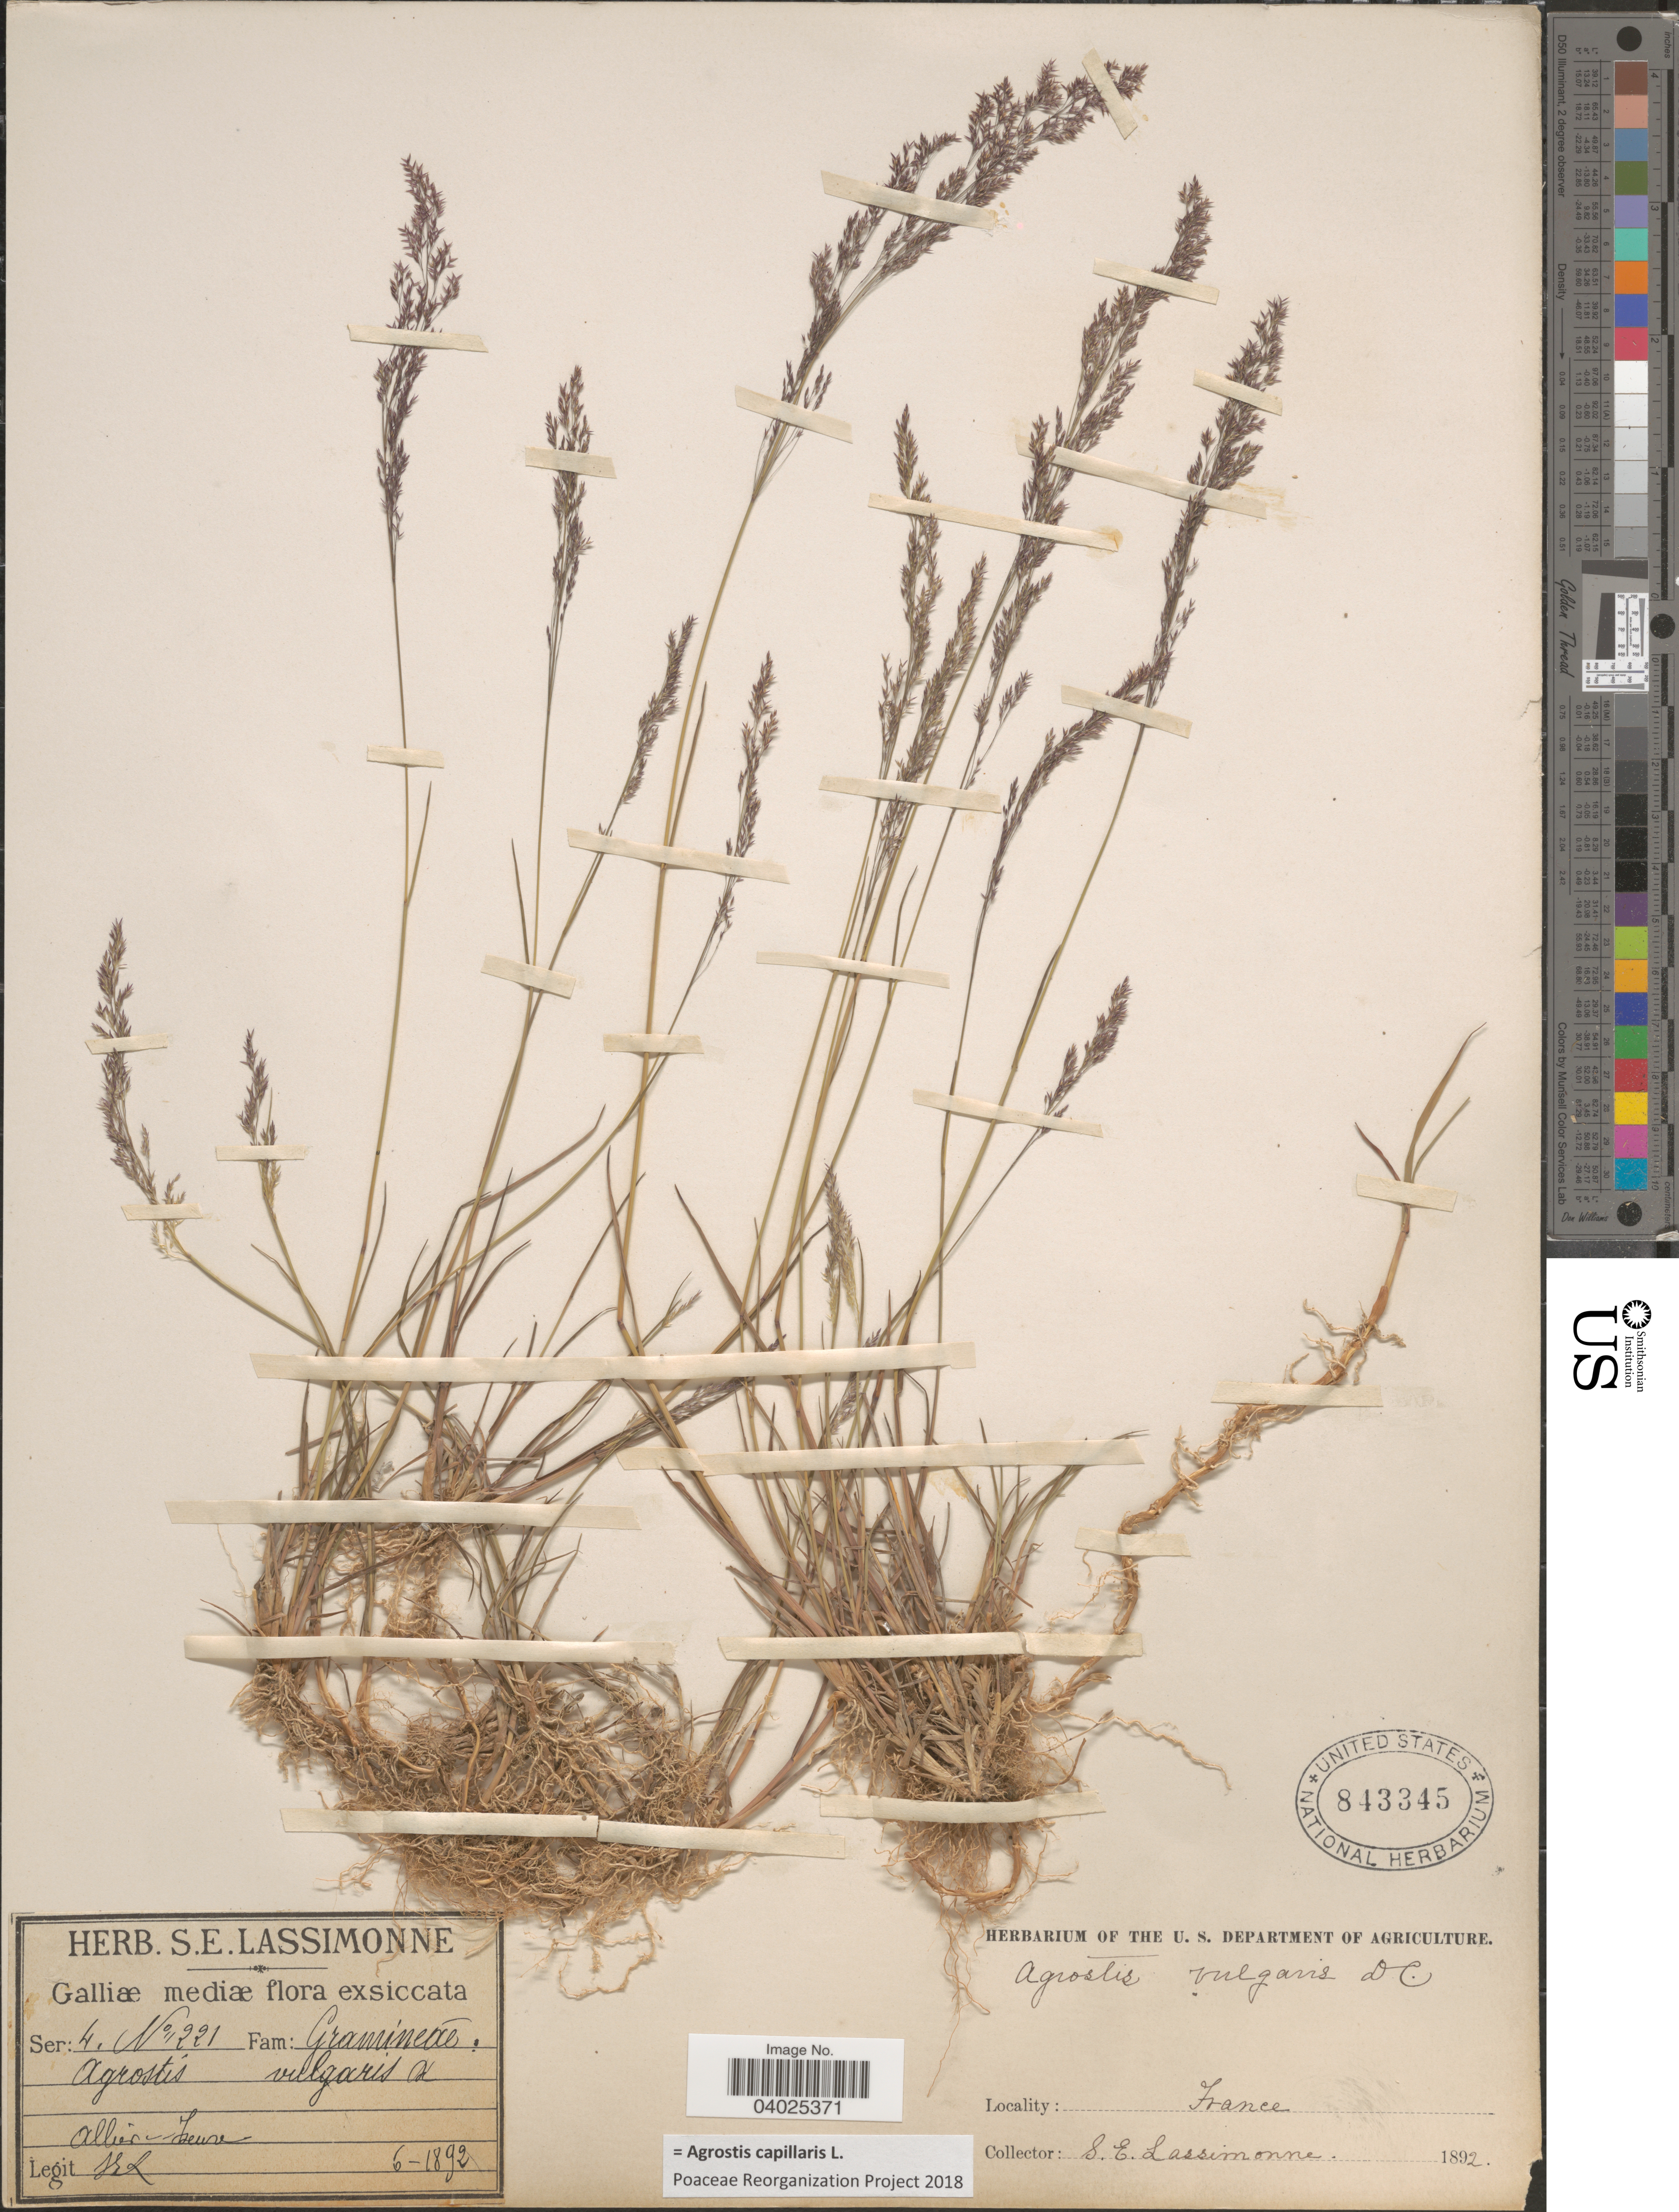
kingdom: Plantae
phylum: Tracheophyta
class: Liliopsida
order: Poales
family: Poaceae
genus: Agrostis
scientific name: Agrostis capillaris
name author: L.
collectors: S. Lassimonne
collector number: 221*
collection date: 1892-06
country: France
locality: Galliæ mediæ. Allier-Yseure.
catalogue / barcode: US 843345